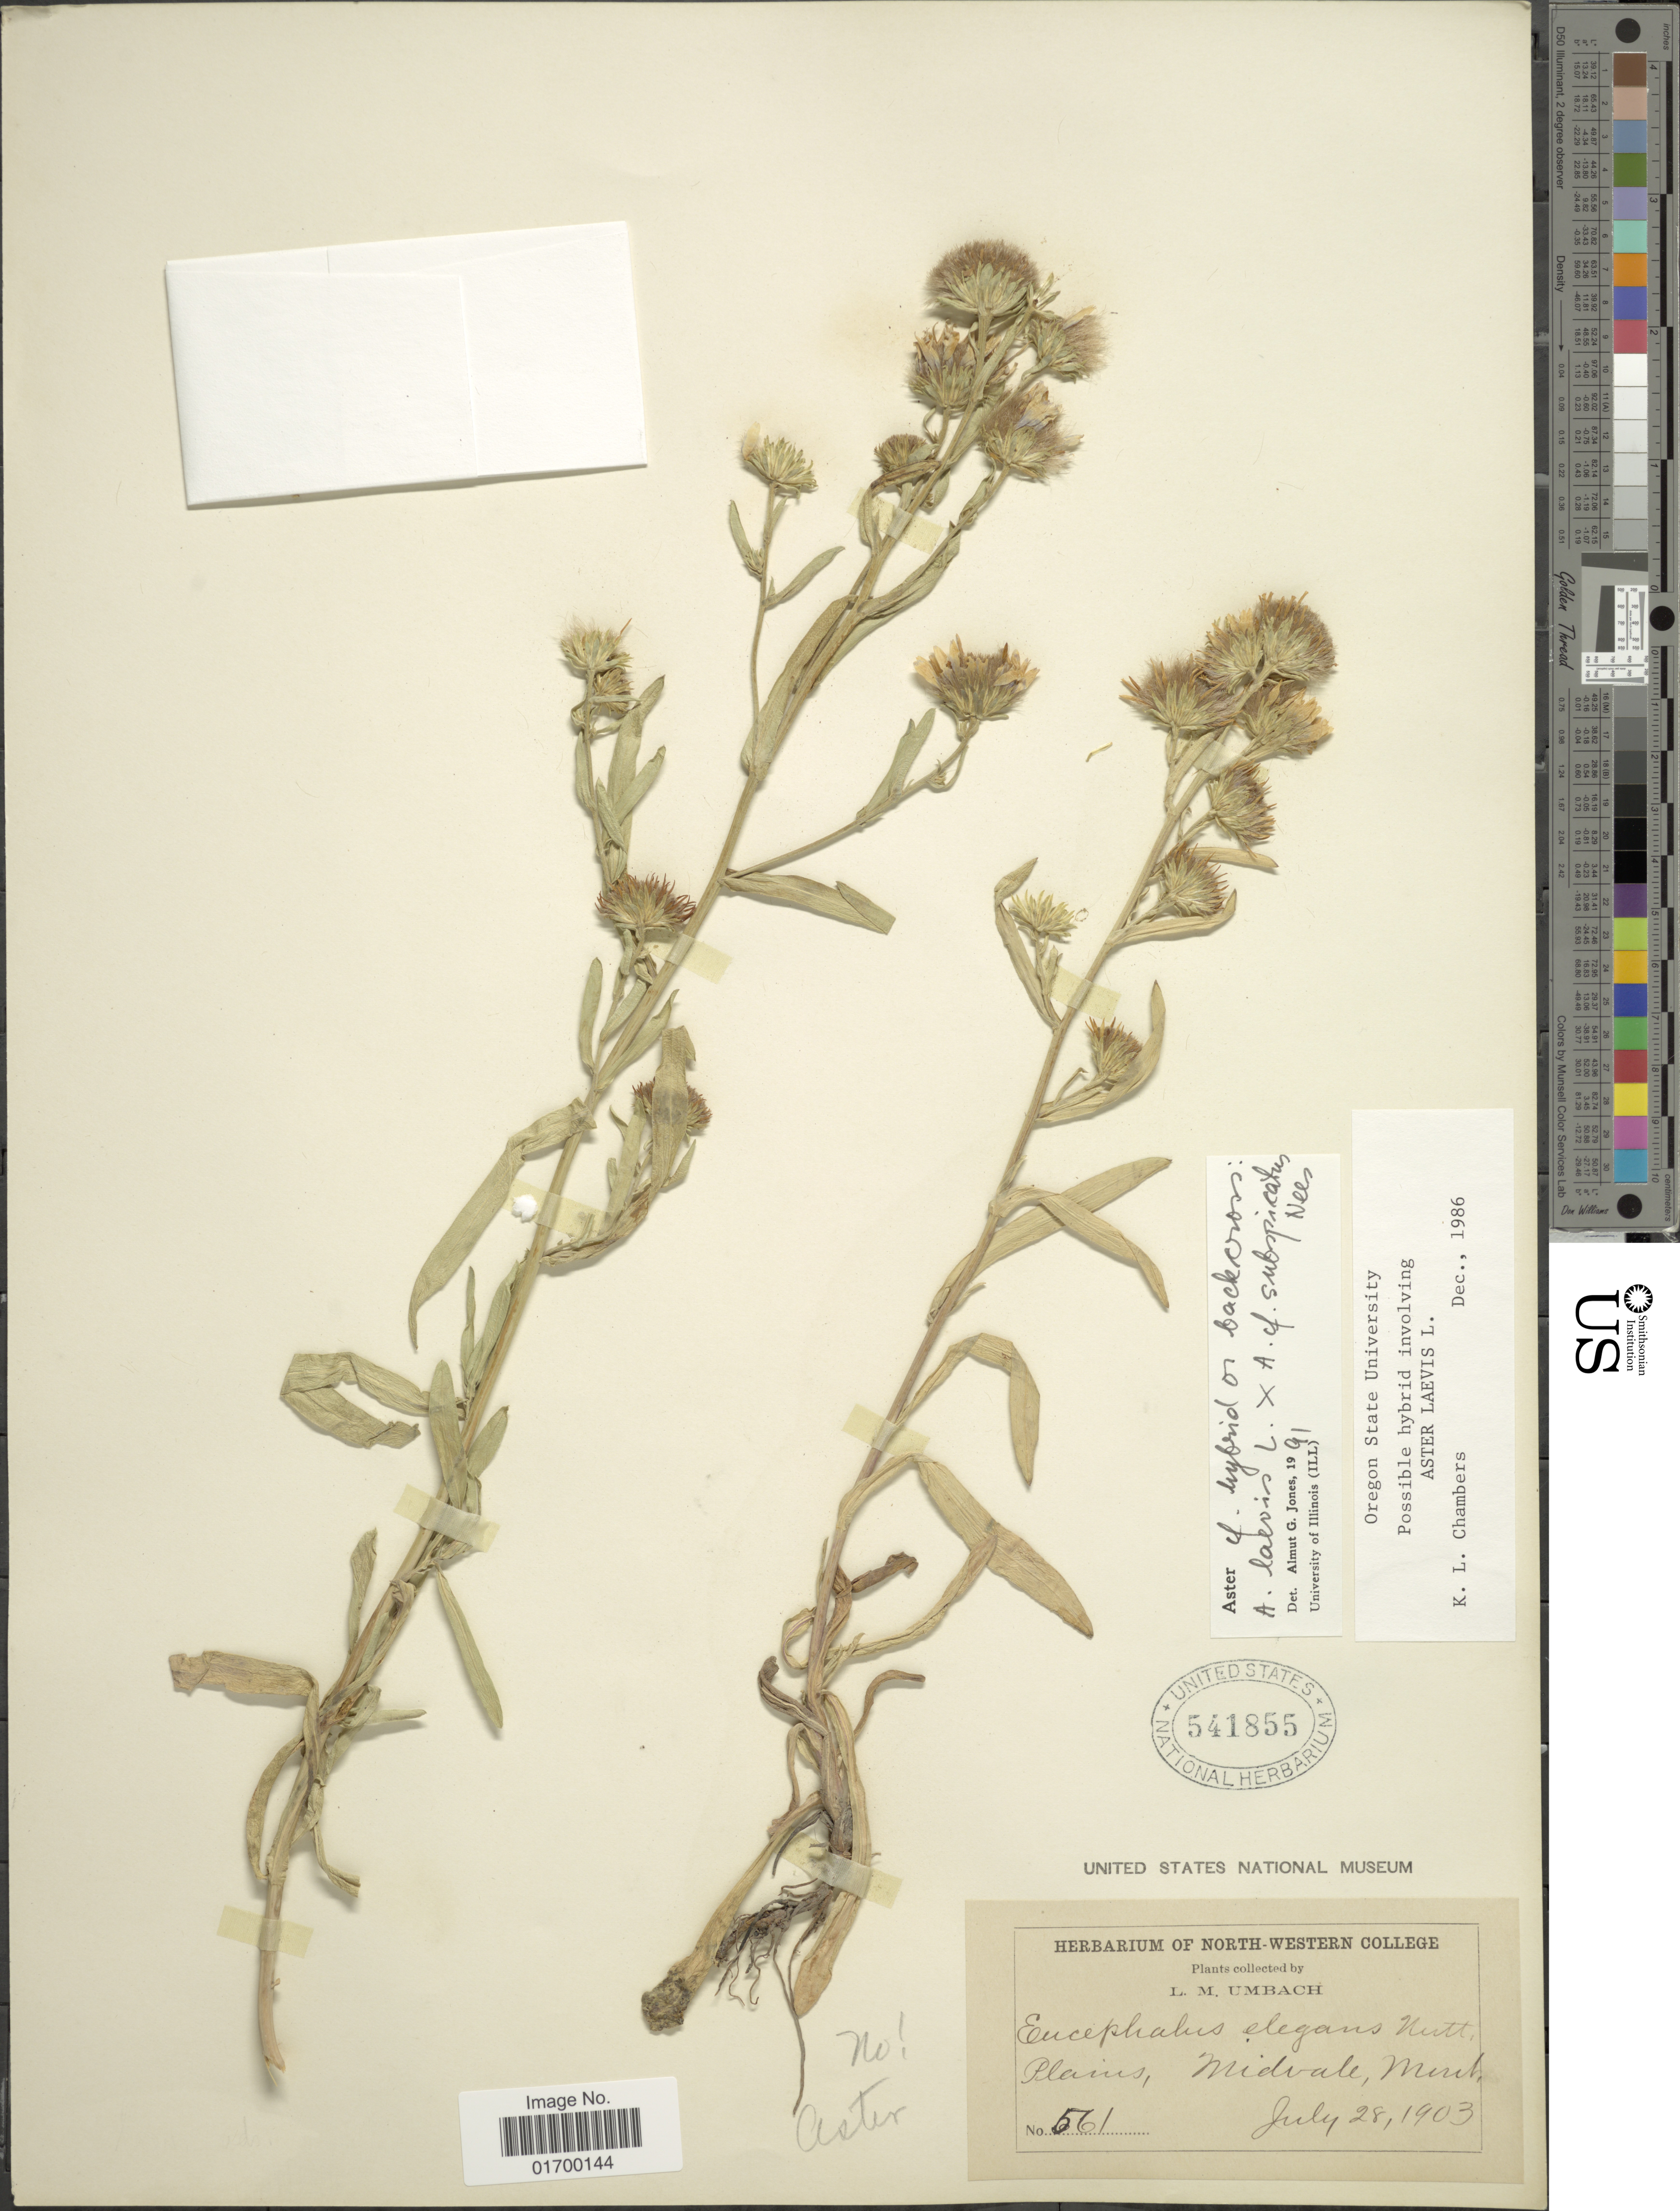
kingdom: Plantae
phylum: Tracheophyta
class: Magnoliopsida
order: Asterales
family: Asteraceae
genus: Symphyotrichum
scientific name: Symphyotrichum laeve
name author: (L.) Á. Löve & D. Löve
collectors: L. M. Umbach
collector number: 561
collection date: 1903-07-28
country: United States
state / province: Minnesota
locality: Plains, midvale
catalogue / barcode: US 541855